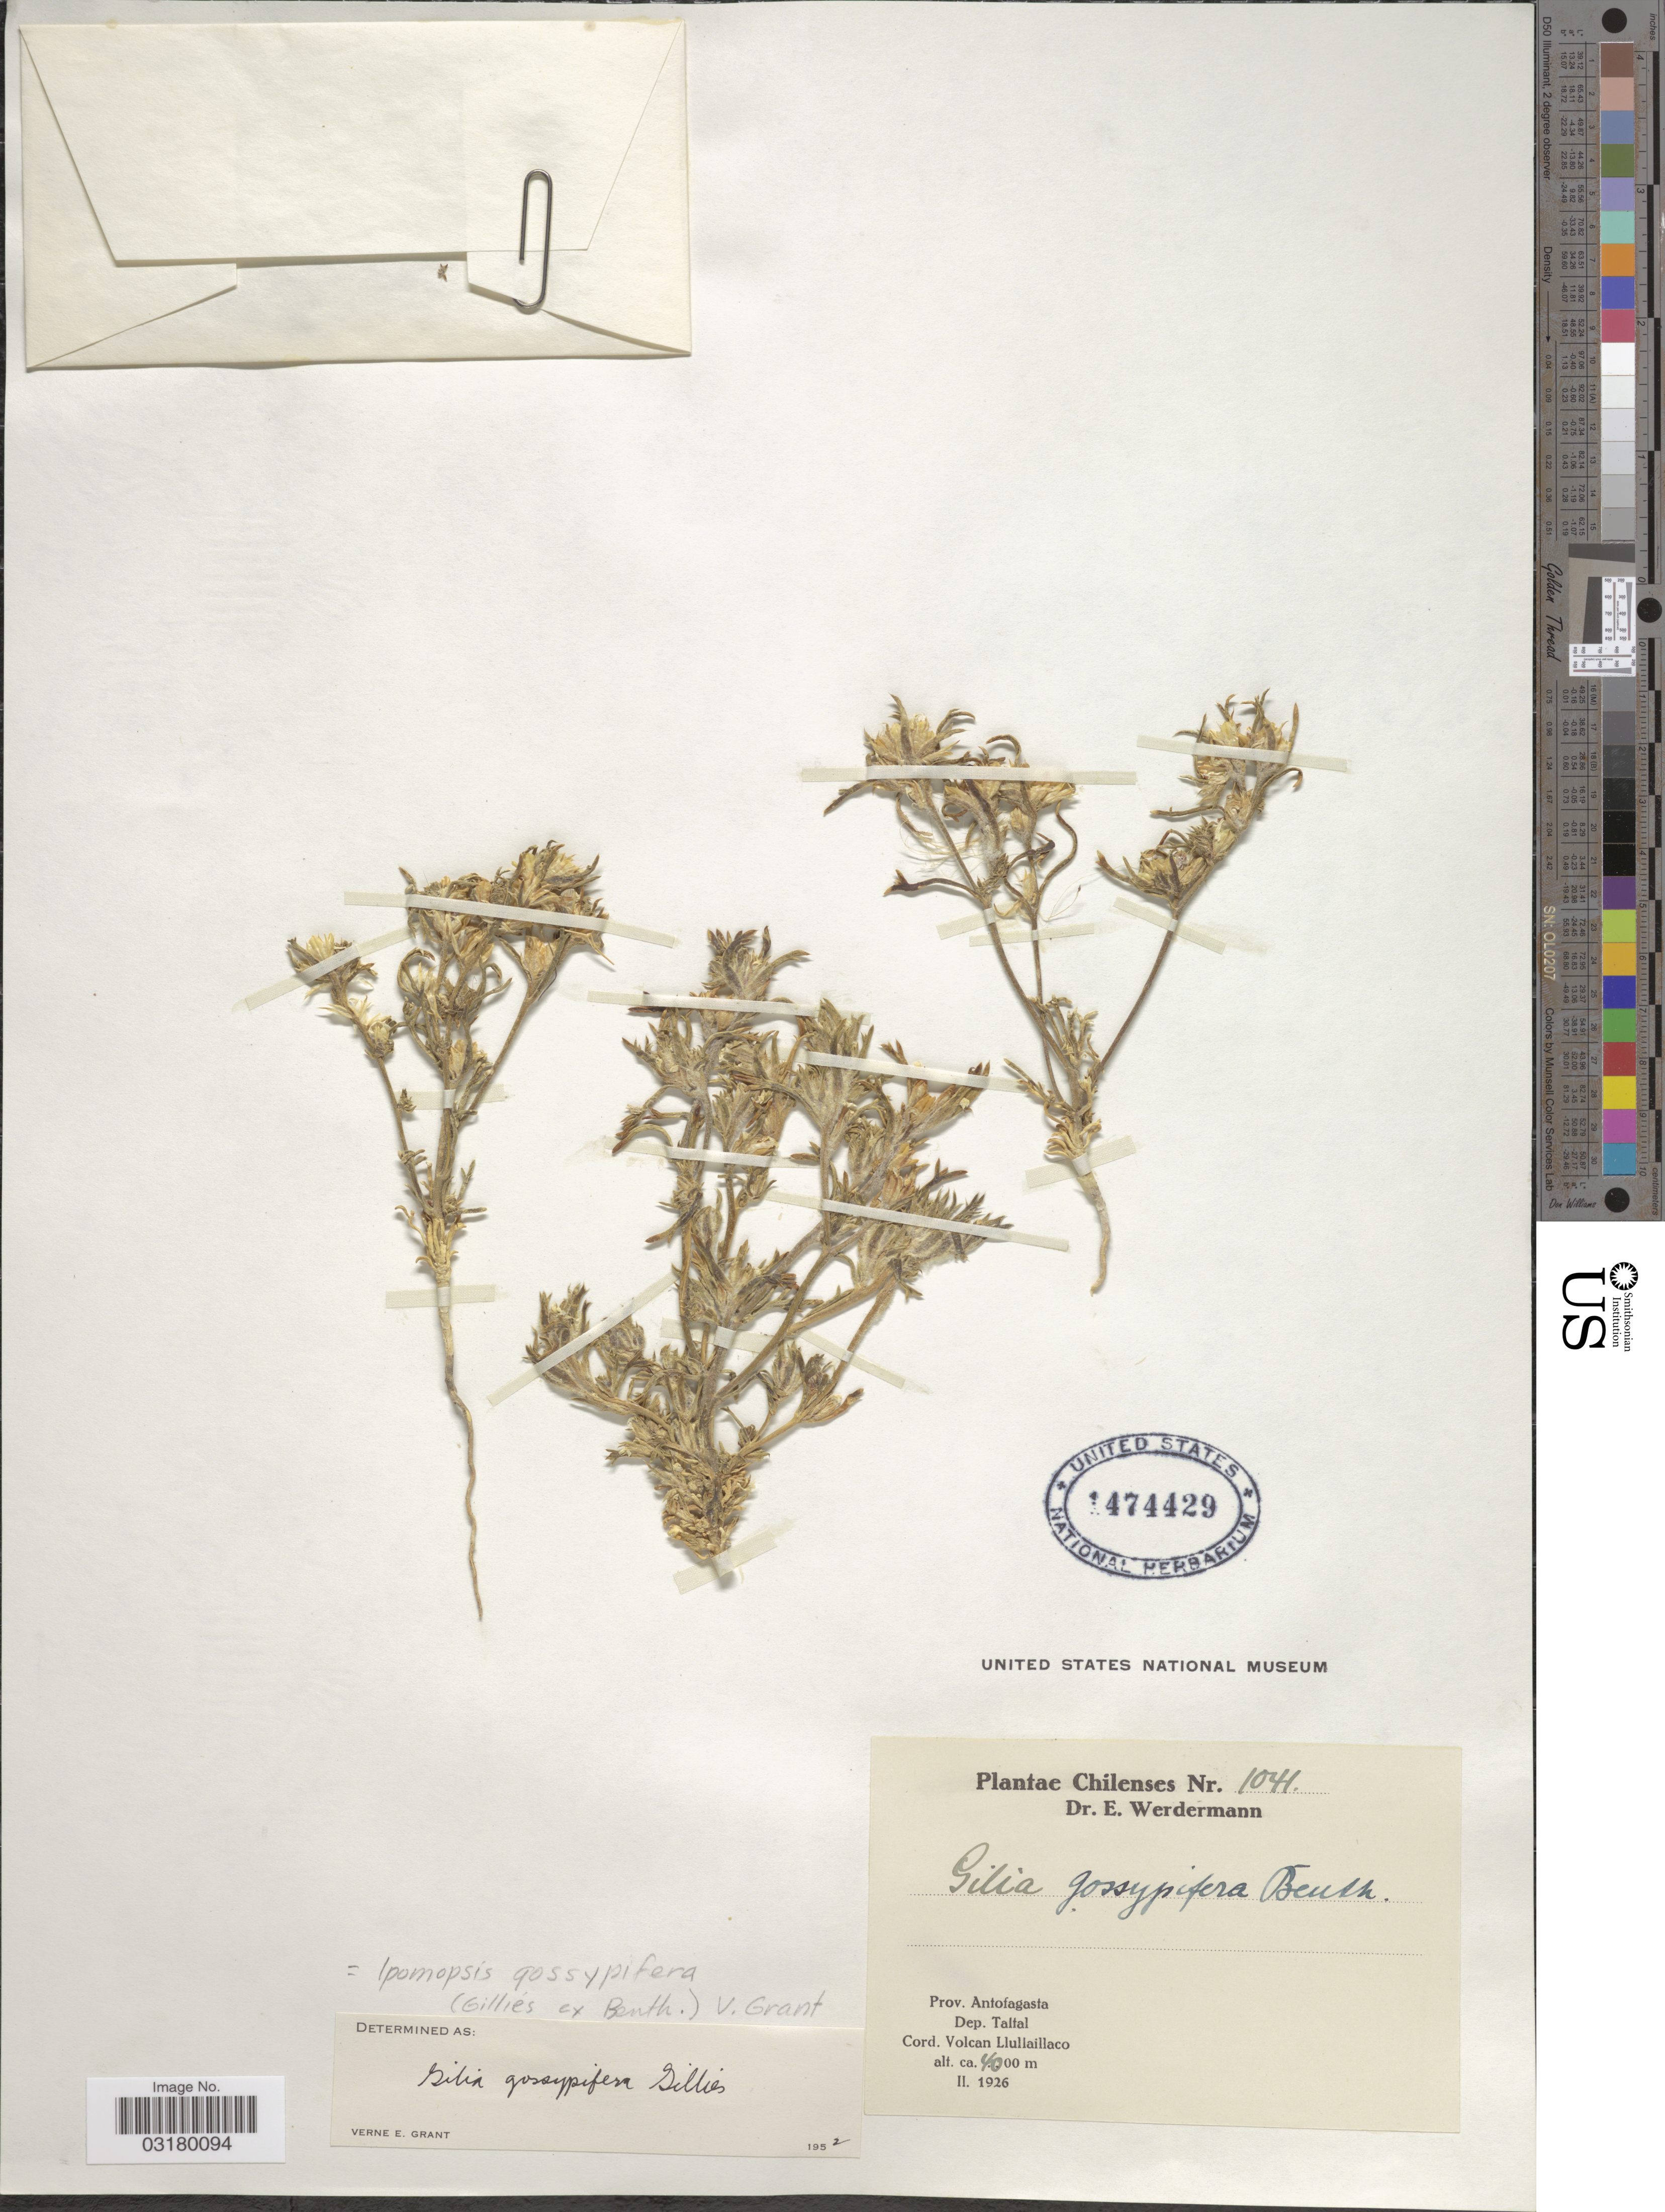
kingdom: Plantae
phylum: Tracheophyta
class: Magnoliopsida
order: Ericales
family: Polemoniaceae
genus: Ipomopsis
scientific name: Ipomopsis gossypifera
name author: (Gillies ex Benth.) V.E. Grant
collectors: E. Werdermann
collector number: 1041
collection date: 1926-02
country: Chile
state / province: Antofagasta (II)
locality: Prov. Antofagasta. Dep. Taltal. Cord. Volcan Llullaillaco.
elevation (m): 4000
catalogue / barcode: US 1474429